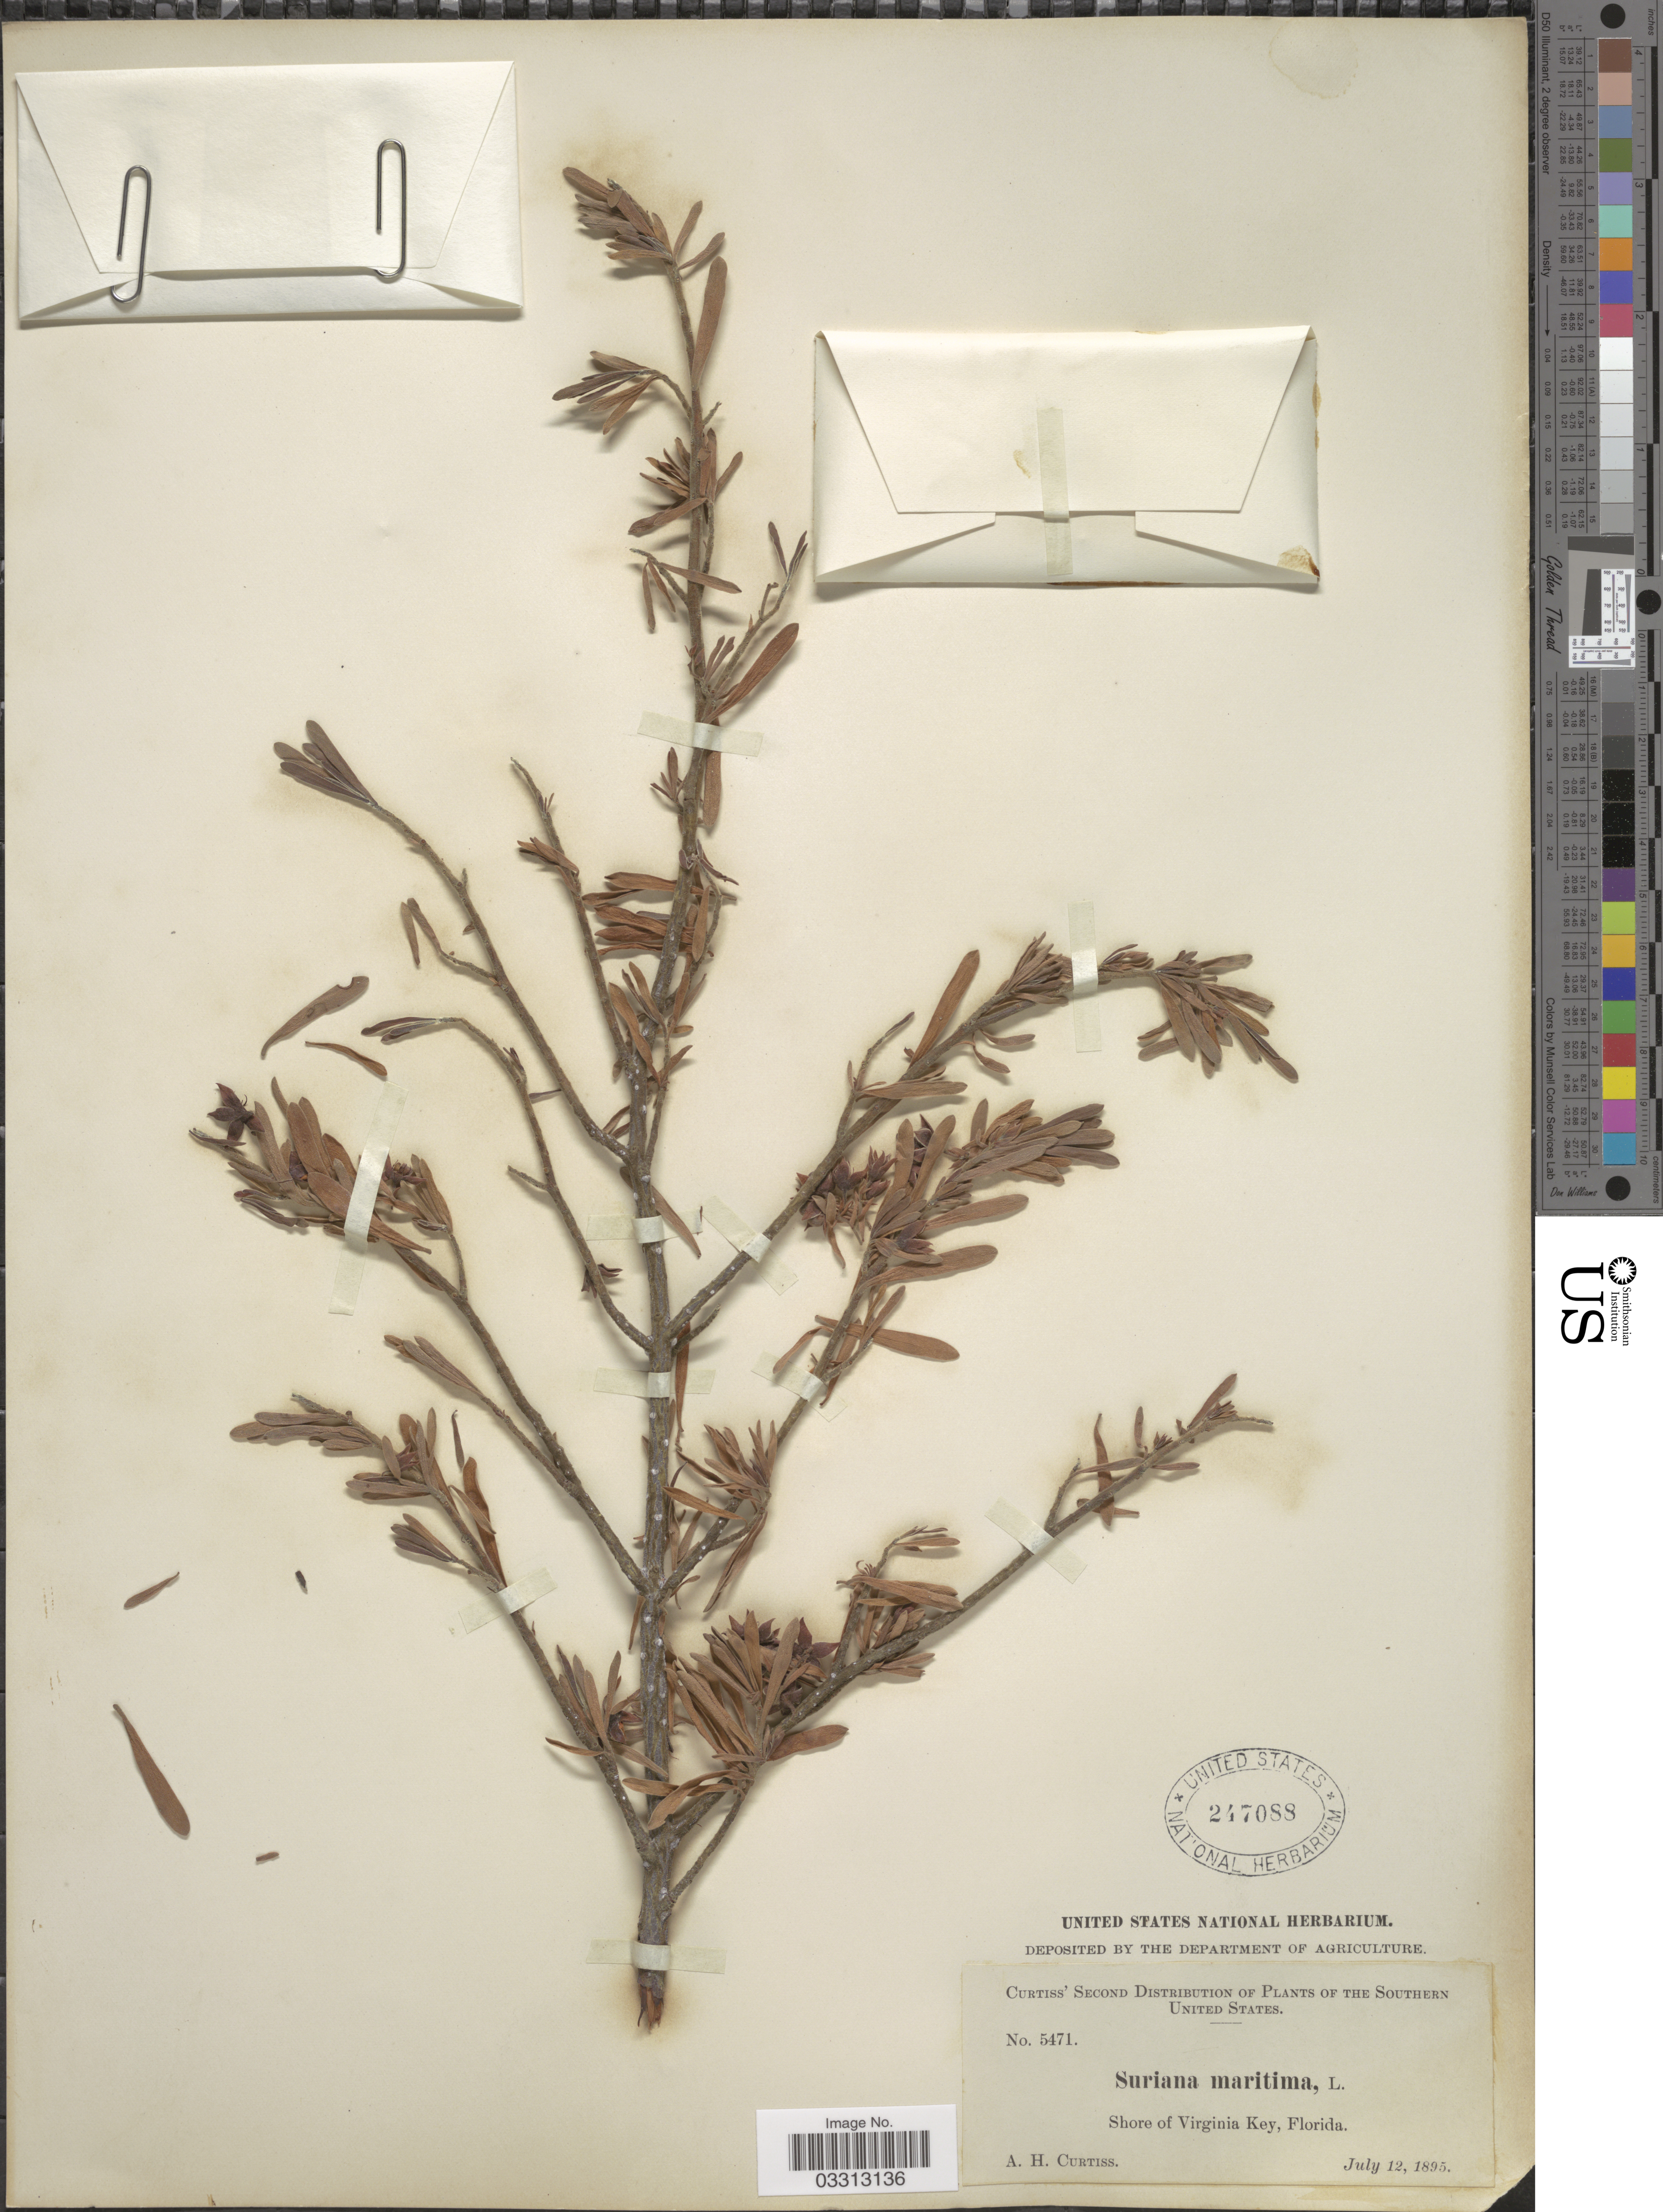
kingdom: Plantae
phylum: Tracheophyta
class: Magnoliopsida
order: Fabales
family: Surianaceae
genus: Suriana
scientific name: Suriana maritima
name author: L.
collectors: A. H. Curtiss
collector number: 5471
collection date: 1895-07-12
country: United States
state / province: Florida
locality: Southern United States. Shore of Virginia Key.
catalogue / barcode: US 247088